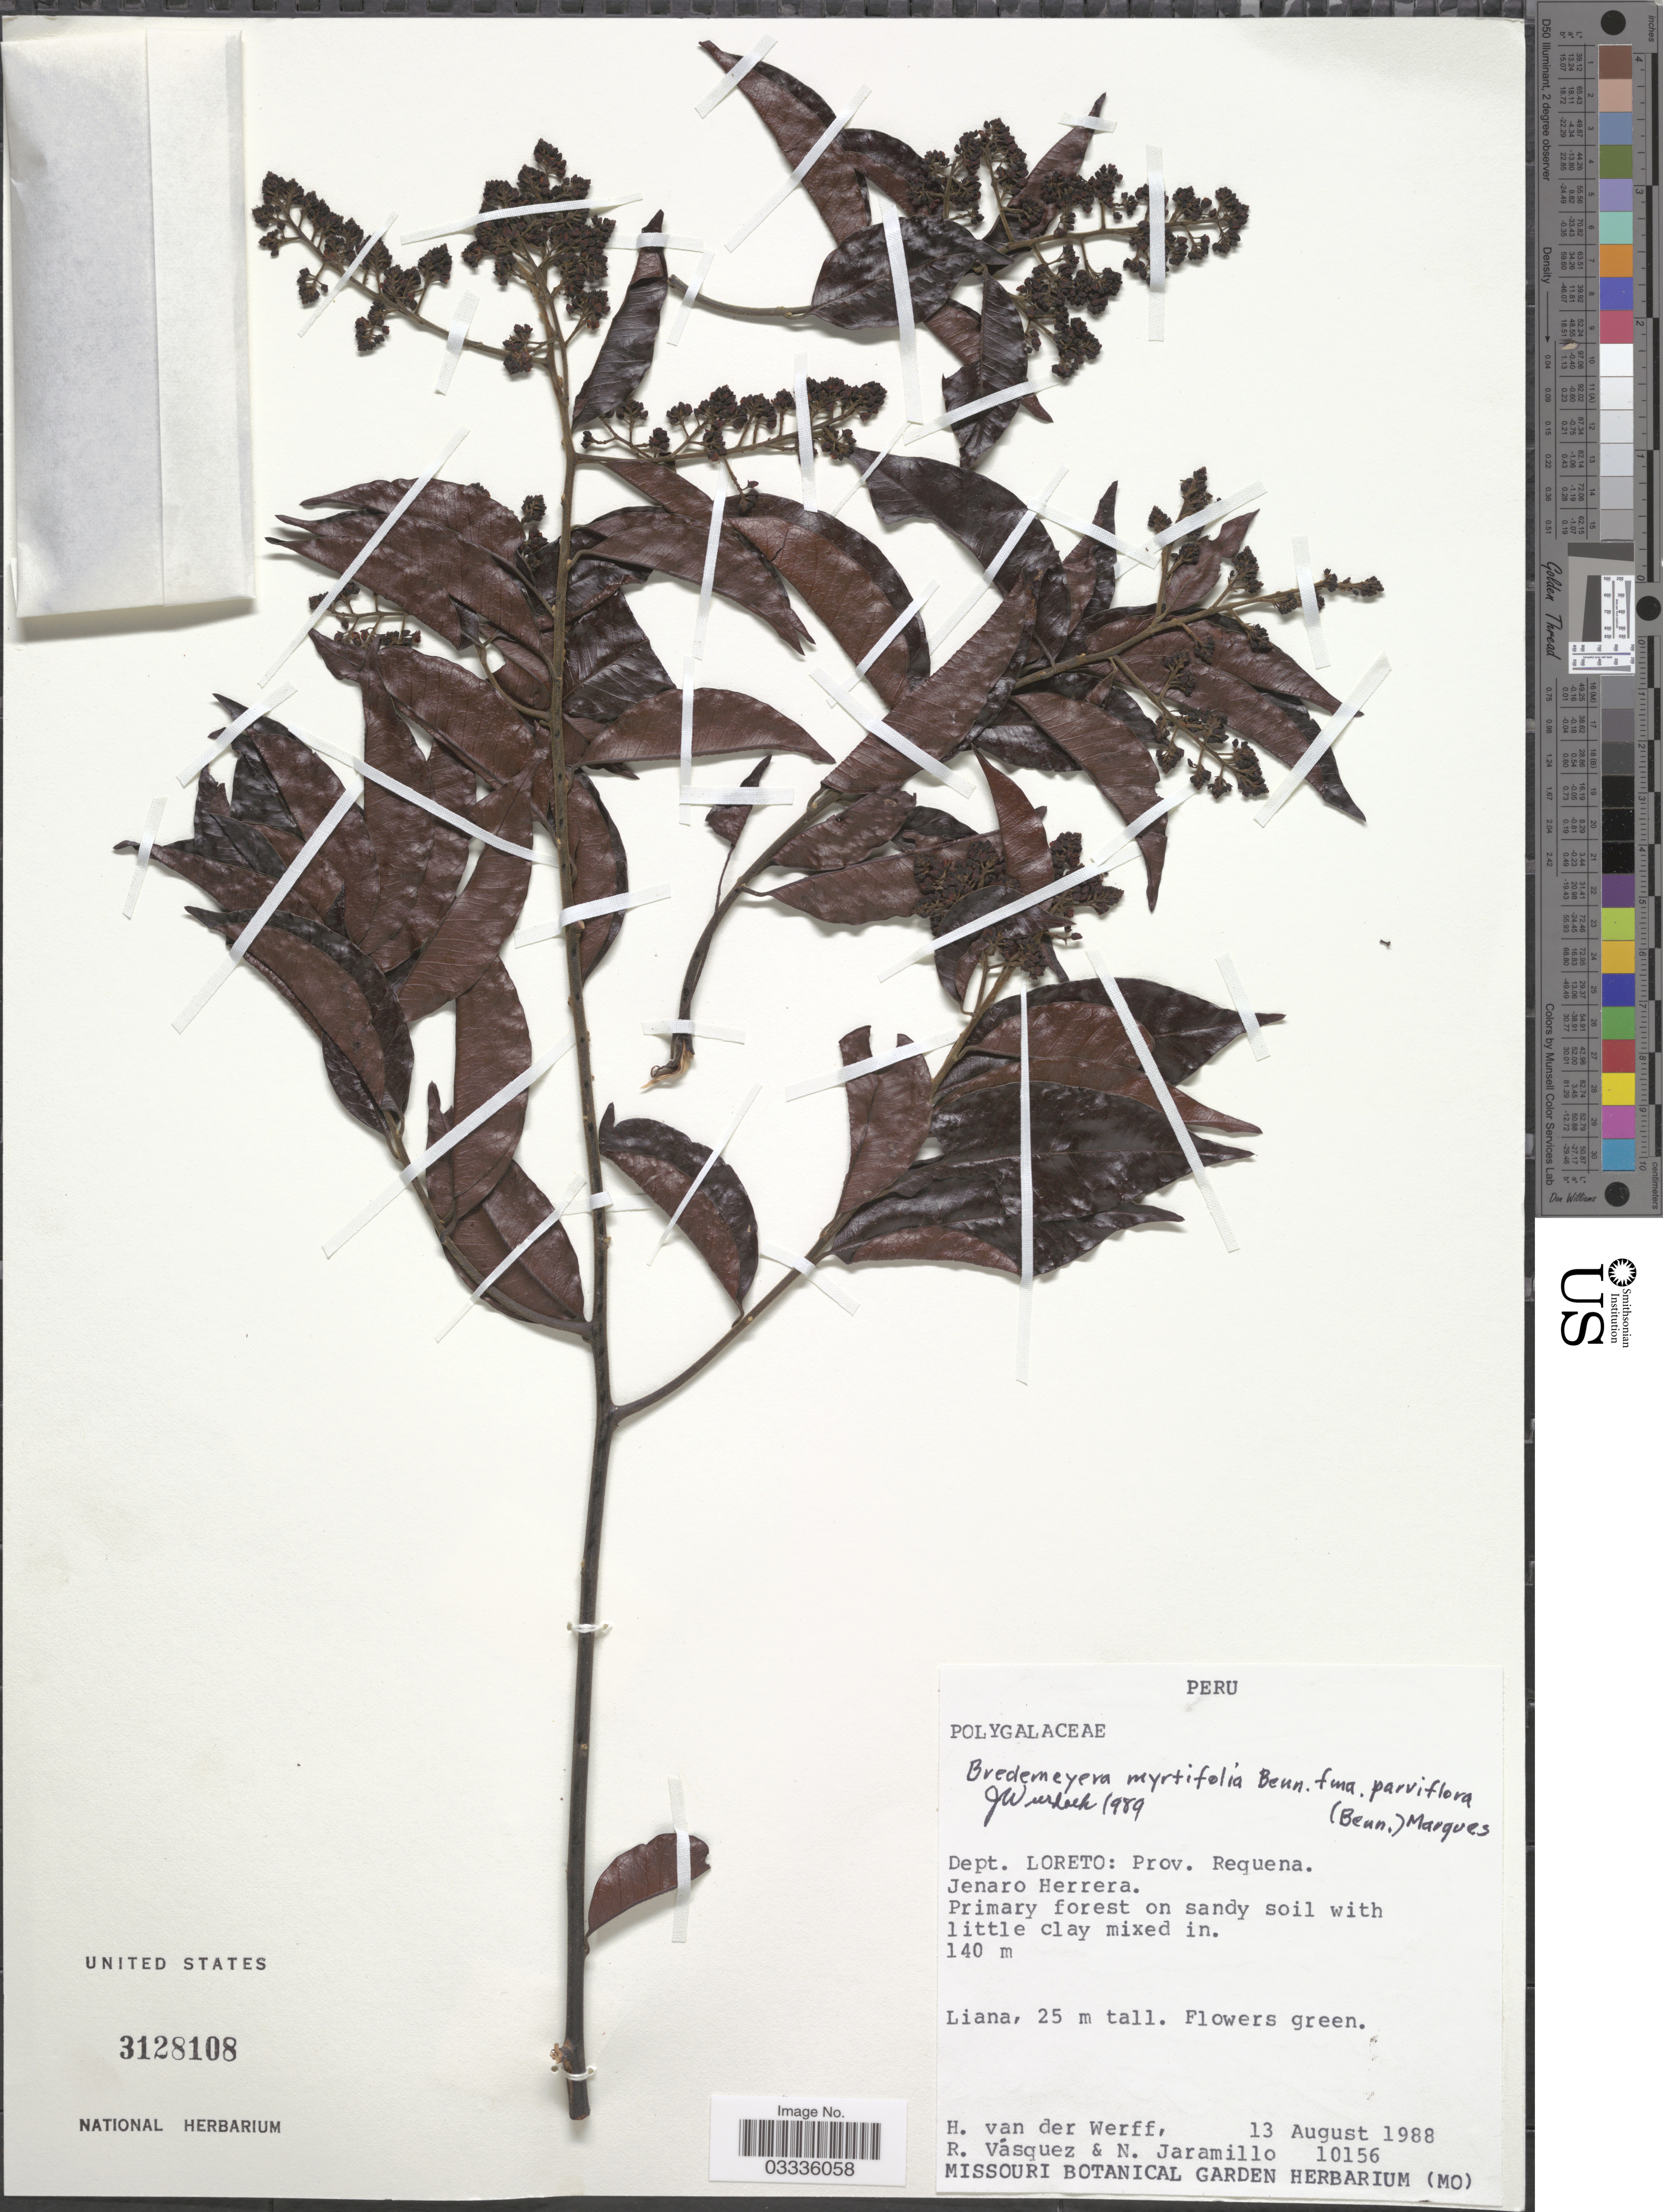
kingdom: Plantae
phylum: Tracheophyta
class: Magnoliopsida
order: Fabales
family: Polygalaceae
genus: Bredemeyera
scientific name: Bredemeyera myrtifolia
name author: A.W. Benn.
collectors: H. van der Werff, R. Vásquez & N. Jaramillo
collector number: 10156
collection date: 1988-08-13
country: Peru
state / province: Loreto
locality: Dept. Loreto: Prov. Requena. Jenaro Herrera.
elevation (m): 140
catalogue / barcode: US 3128108